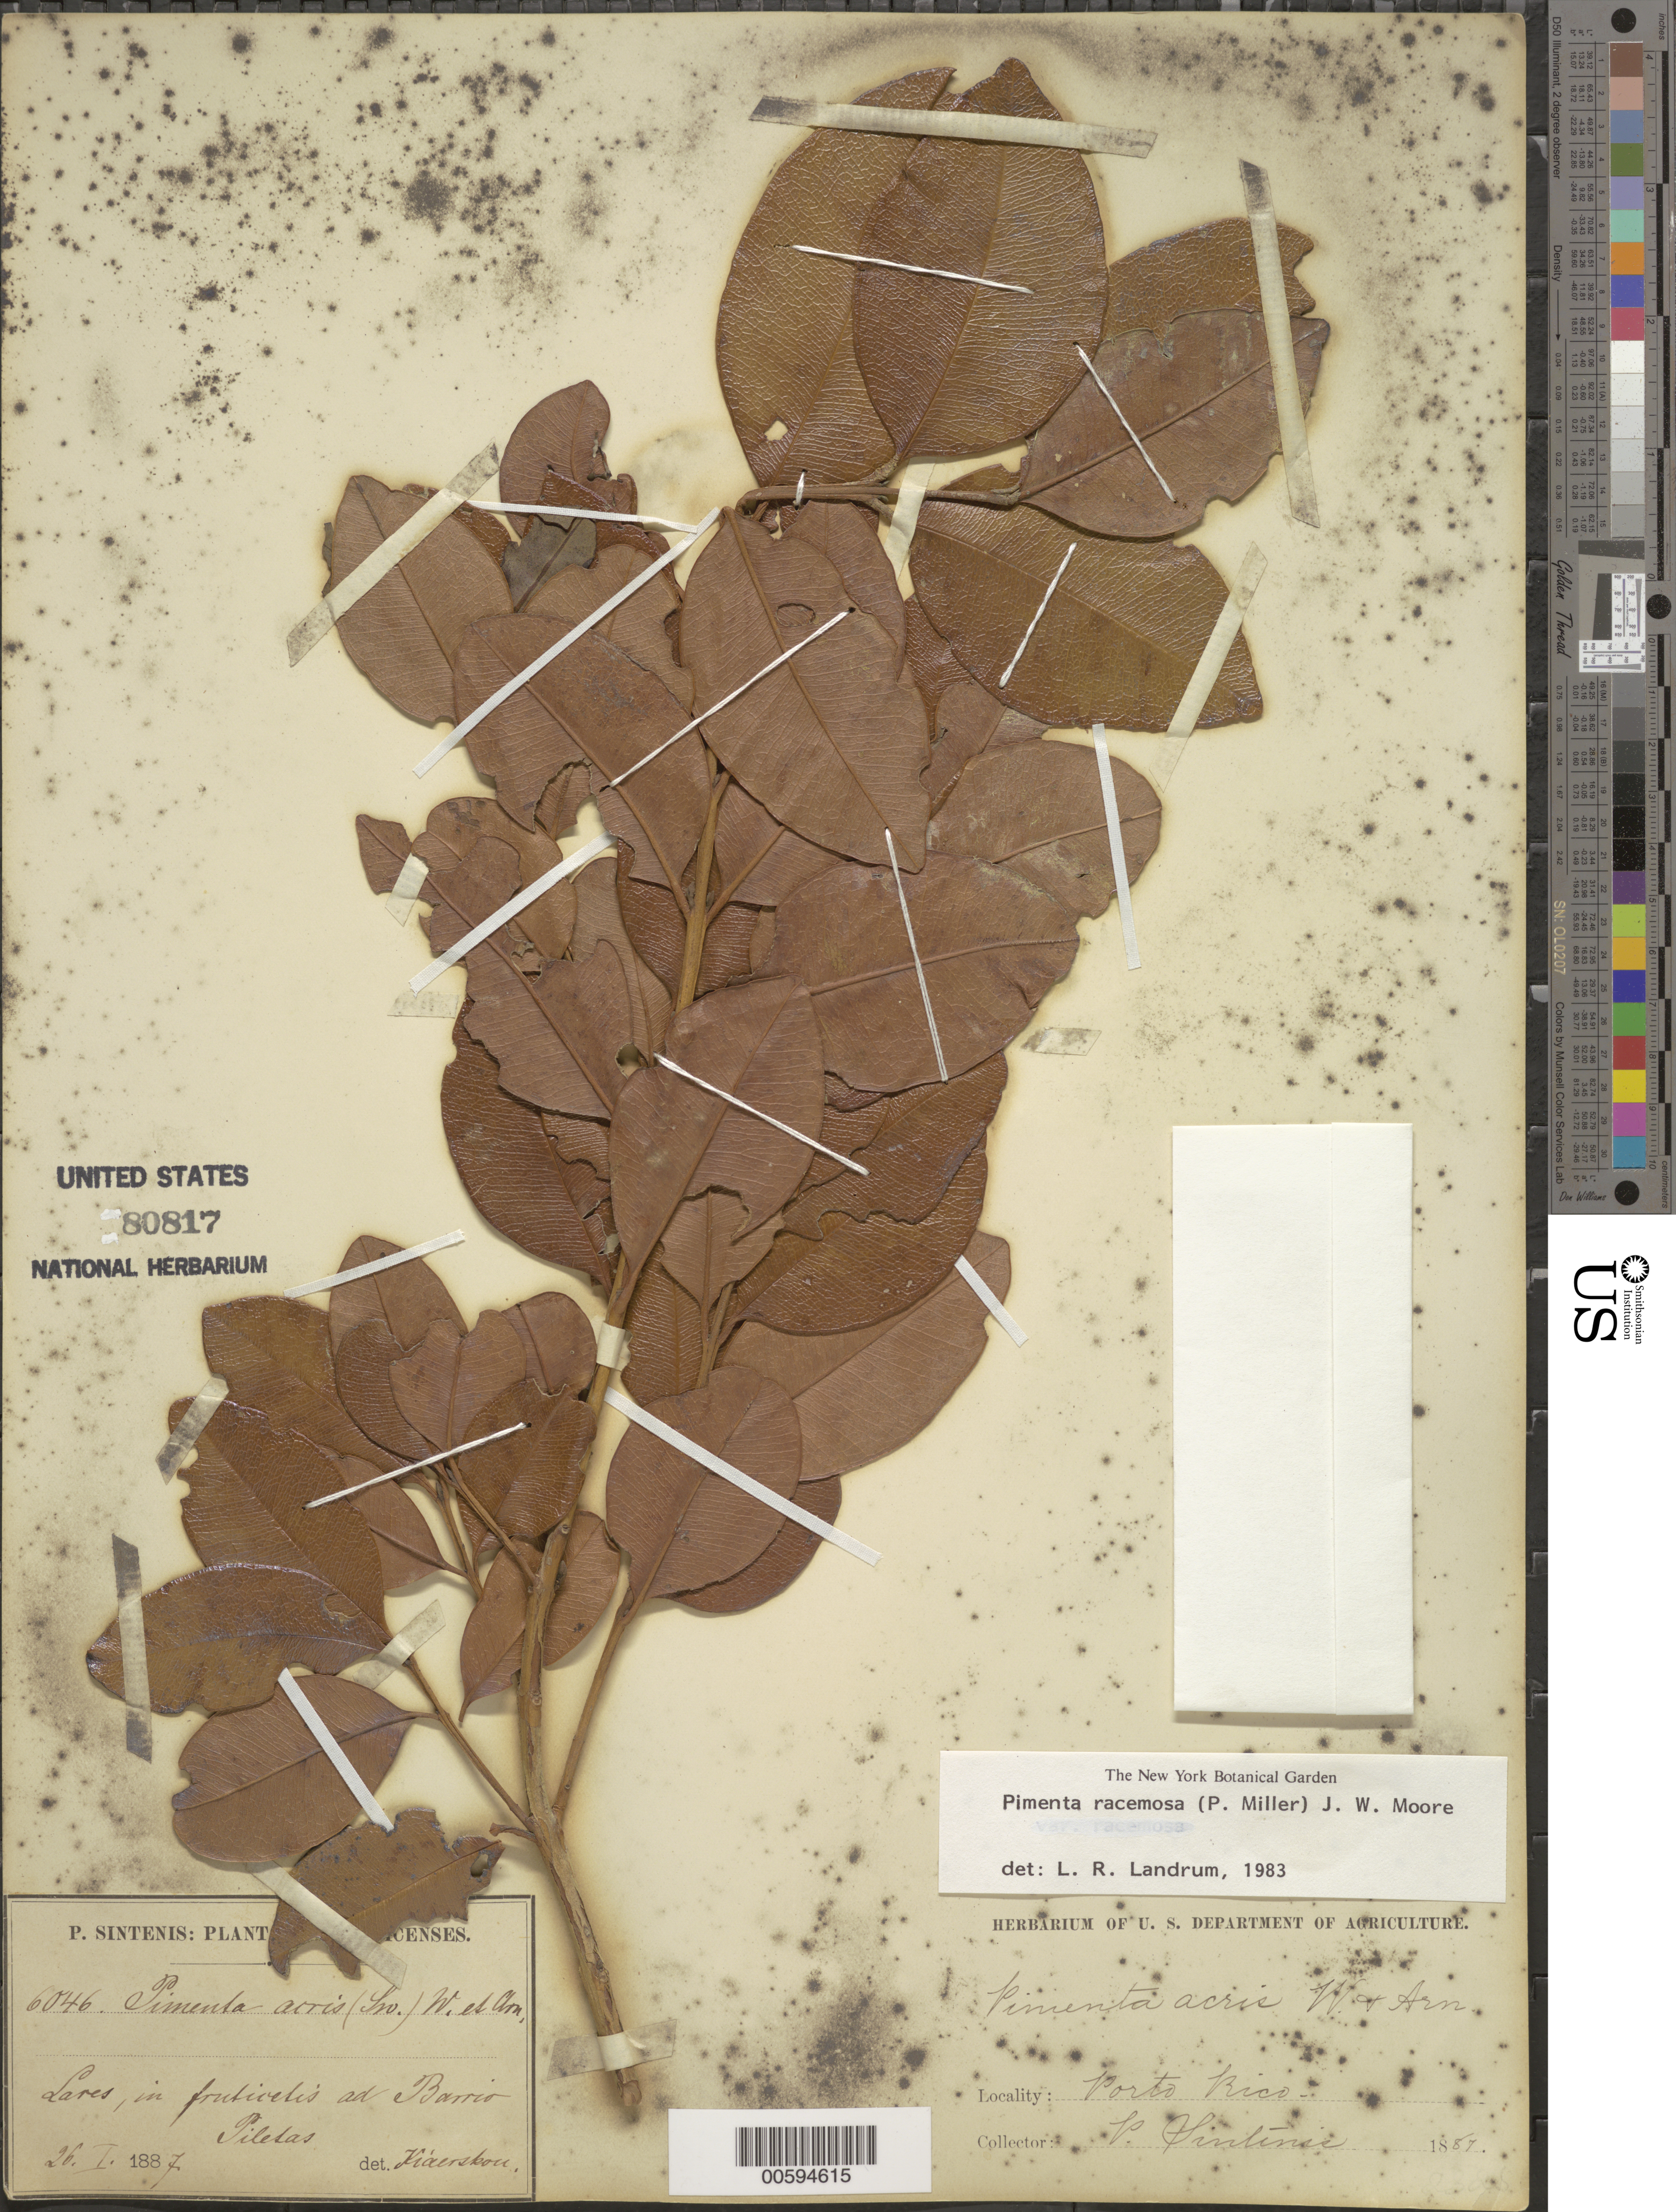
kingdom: Plantae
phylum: Tracheophyta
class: Magnoliopsida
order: Myrtales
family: Myrtaceae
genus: Amomis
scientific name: Amomis racemosa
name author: (Mill.) J.W. Moore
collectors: P. Sintenis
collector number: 6046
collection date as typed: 26 Jan 1887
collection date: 1887-01-26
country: Puerto Rico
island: Greater Antilles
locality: Lares, in fruticetis ad Barrio Piletas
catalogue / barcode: US 80817